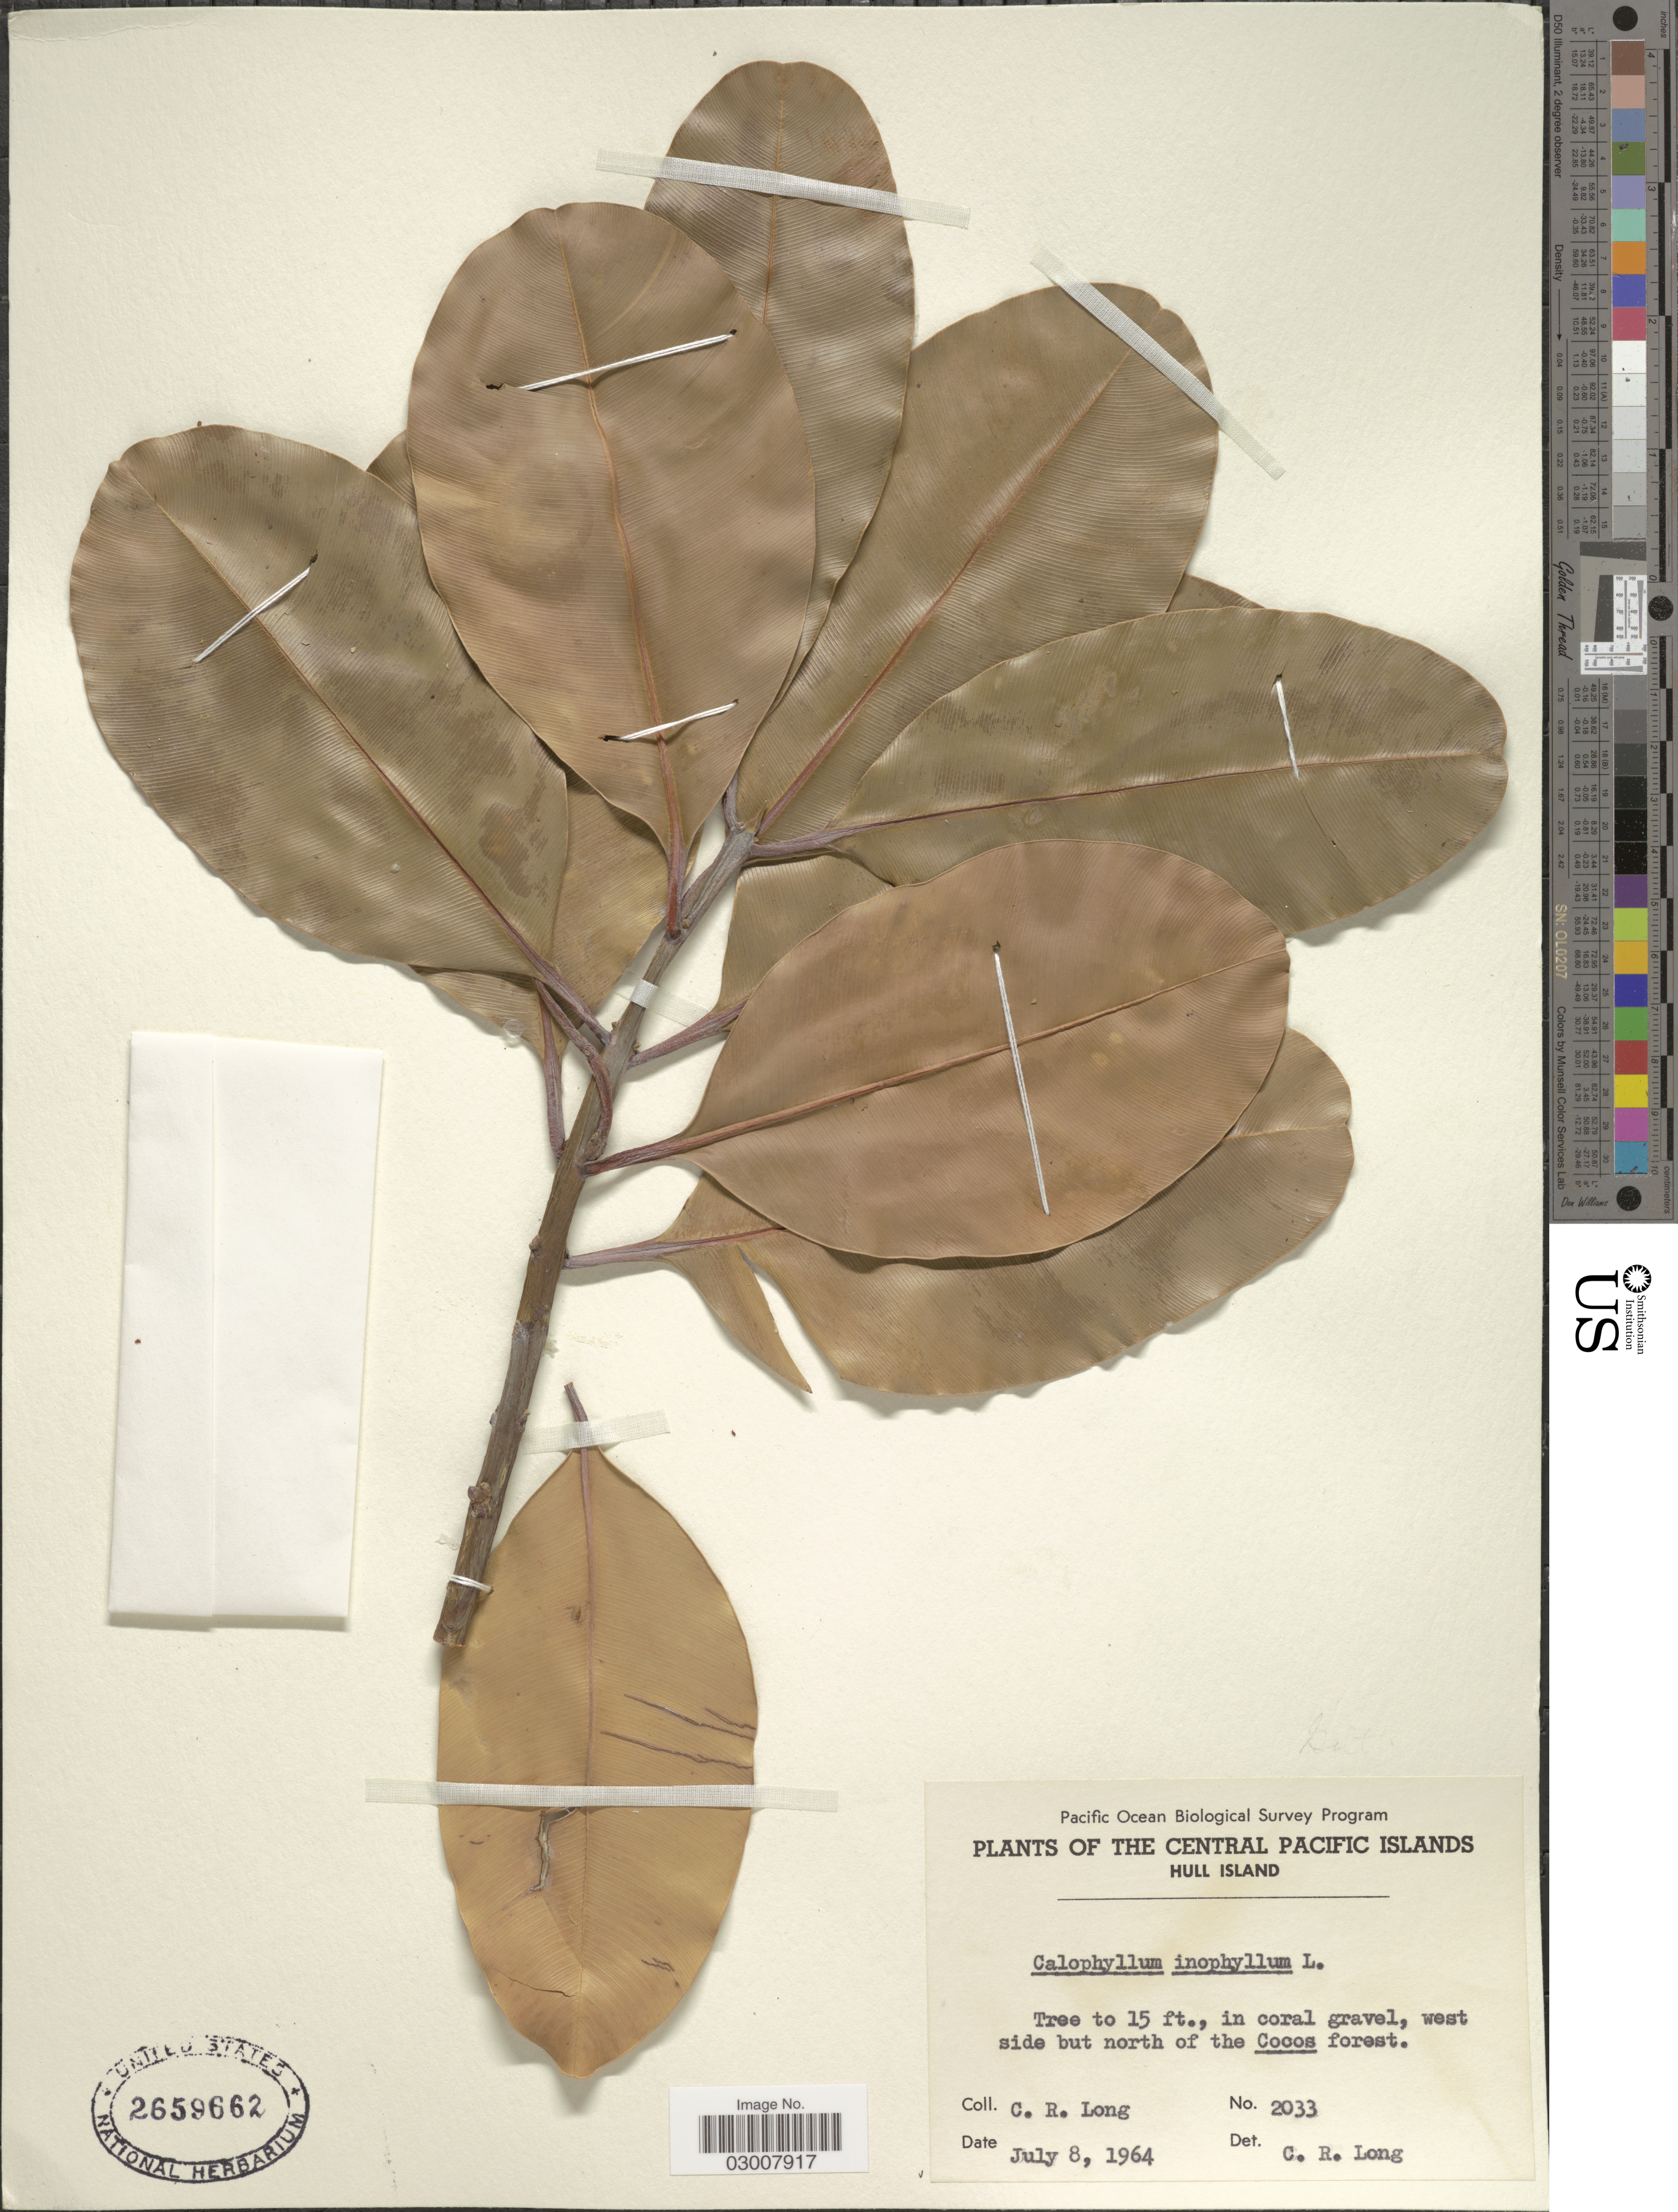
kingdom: Plantae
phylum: Tracheophyta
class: Magnoliopsida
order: Malpighiales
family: Calophyllaceae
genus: Calophyllum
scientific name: Calophyllum inophyllum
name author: L.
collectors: C. R. Long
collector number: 2033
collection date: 1964-07-08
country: Kiribati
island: Orona [Hull] Atoll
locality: The Central Pacific Islands. Hull Island.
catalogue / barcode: US 2659662